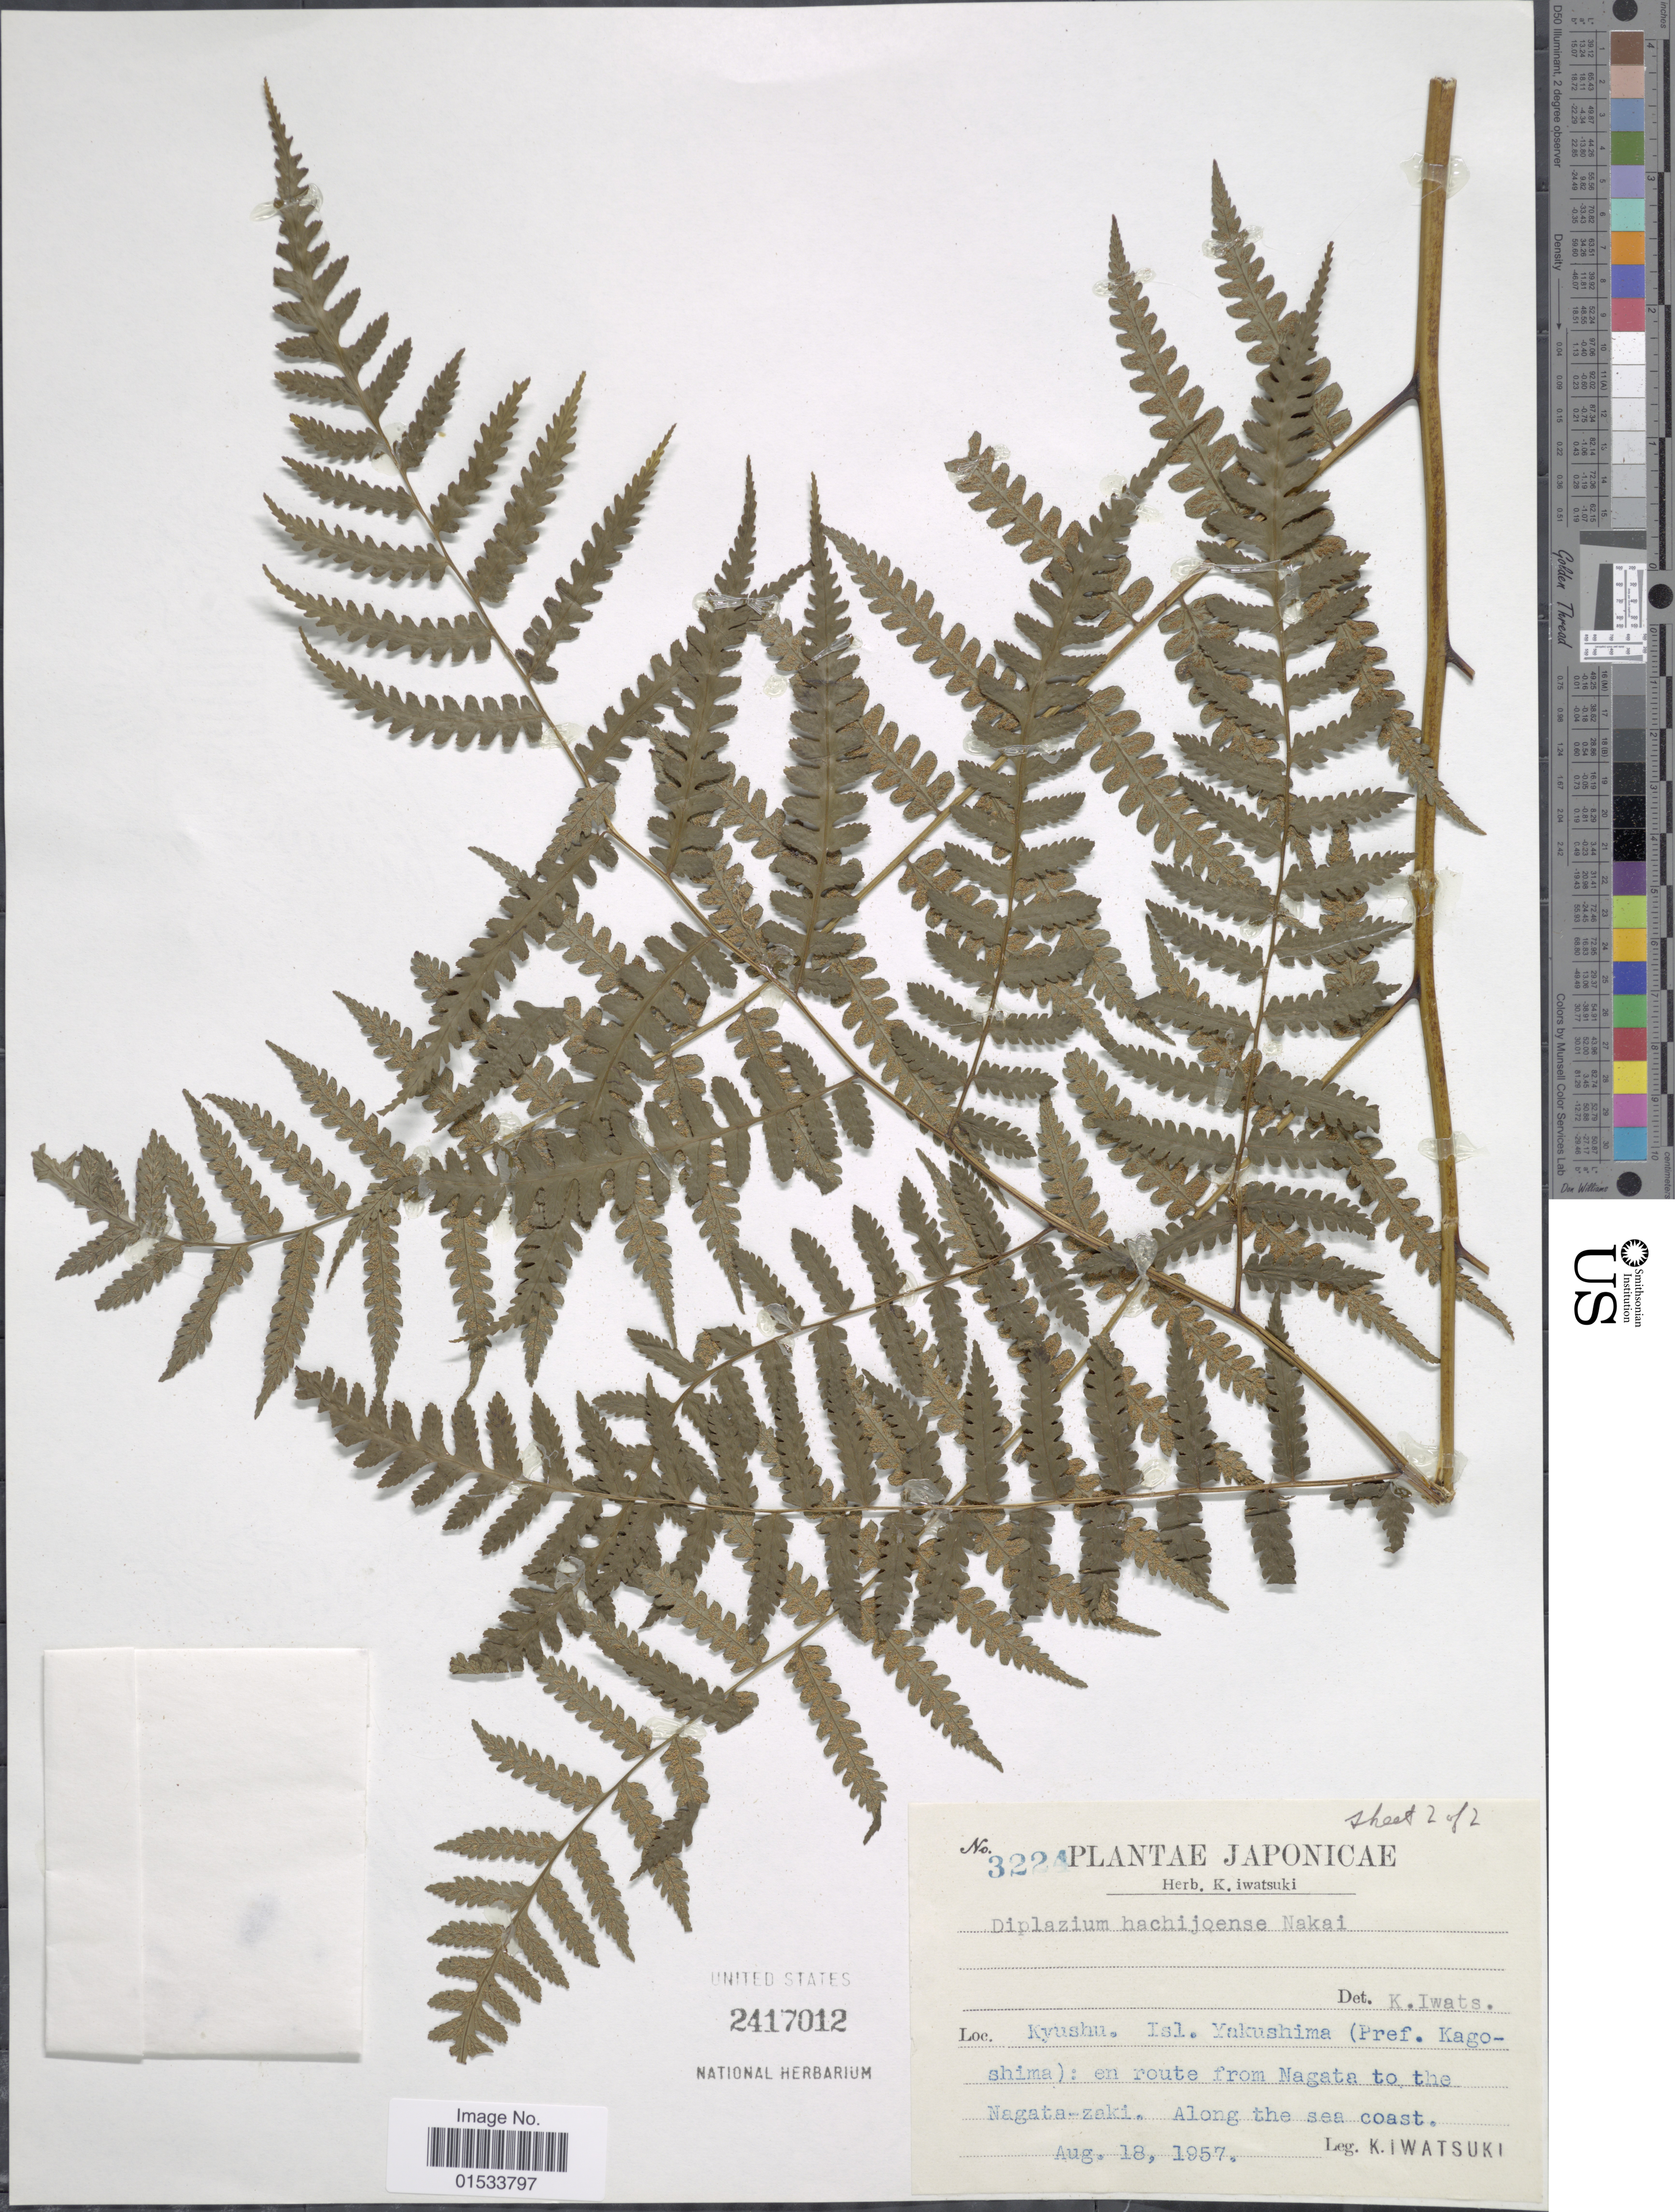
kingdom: Plantae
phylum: Tracheophyta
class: Polypodiopsida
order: Polypodiales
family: Athyriaceae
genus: Diplazium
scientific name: Diplazium hachijoense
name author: Nakai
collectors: K. Iwatsuki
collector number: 3224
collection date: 1957-08-18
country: Japan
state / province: Kagosima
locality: Kyushu, Isl. Yakushima, en route from Nagata to the Nagata- zaki.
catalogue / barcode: US 2417012